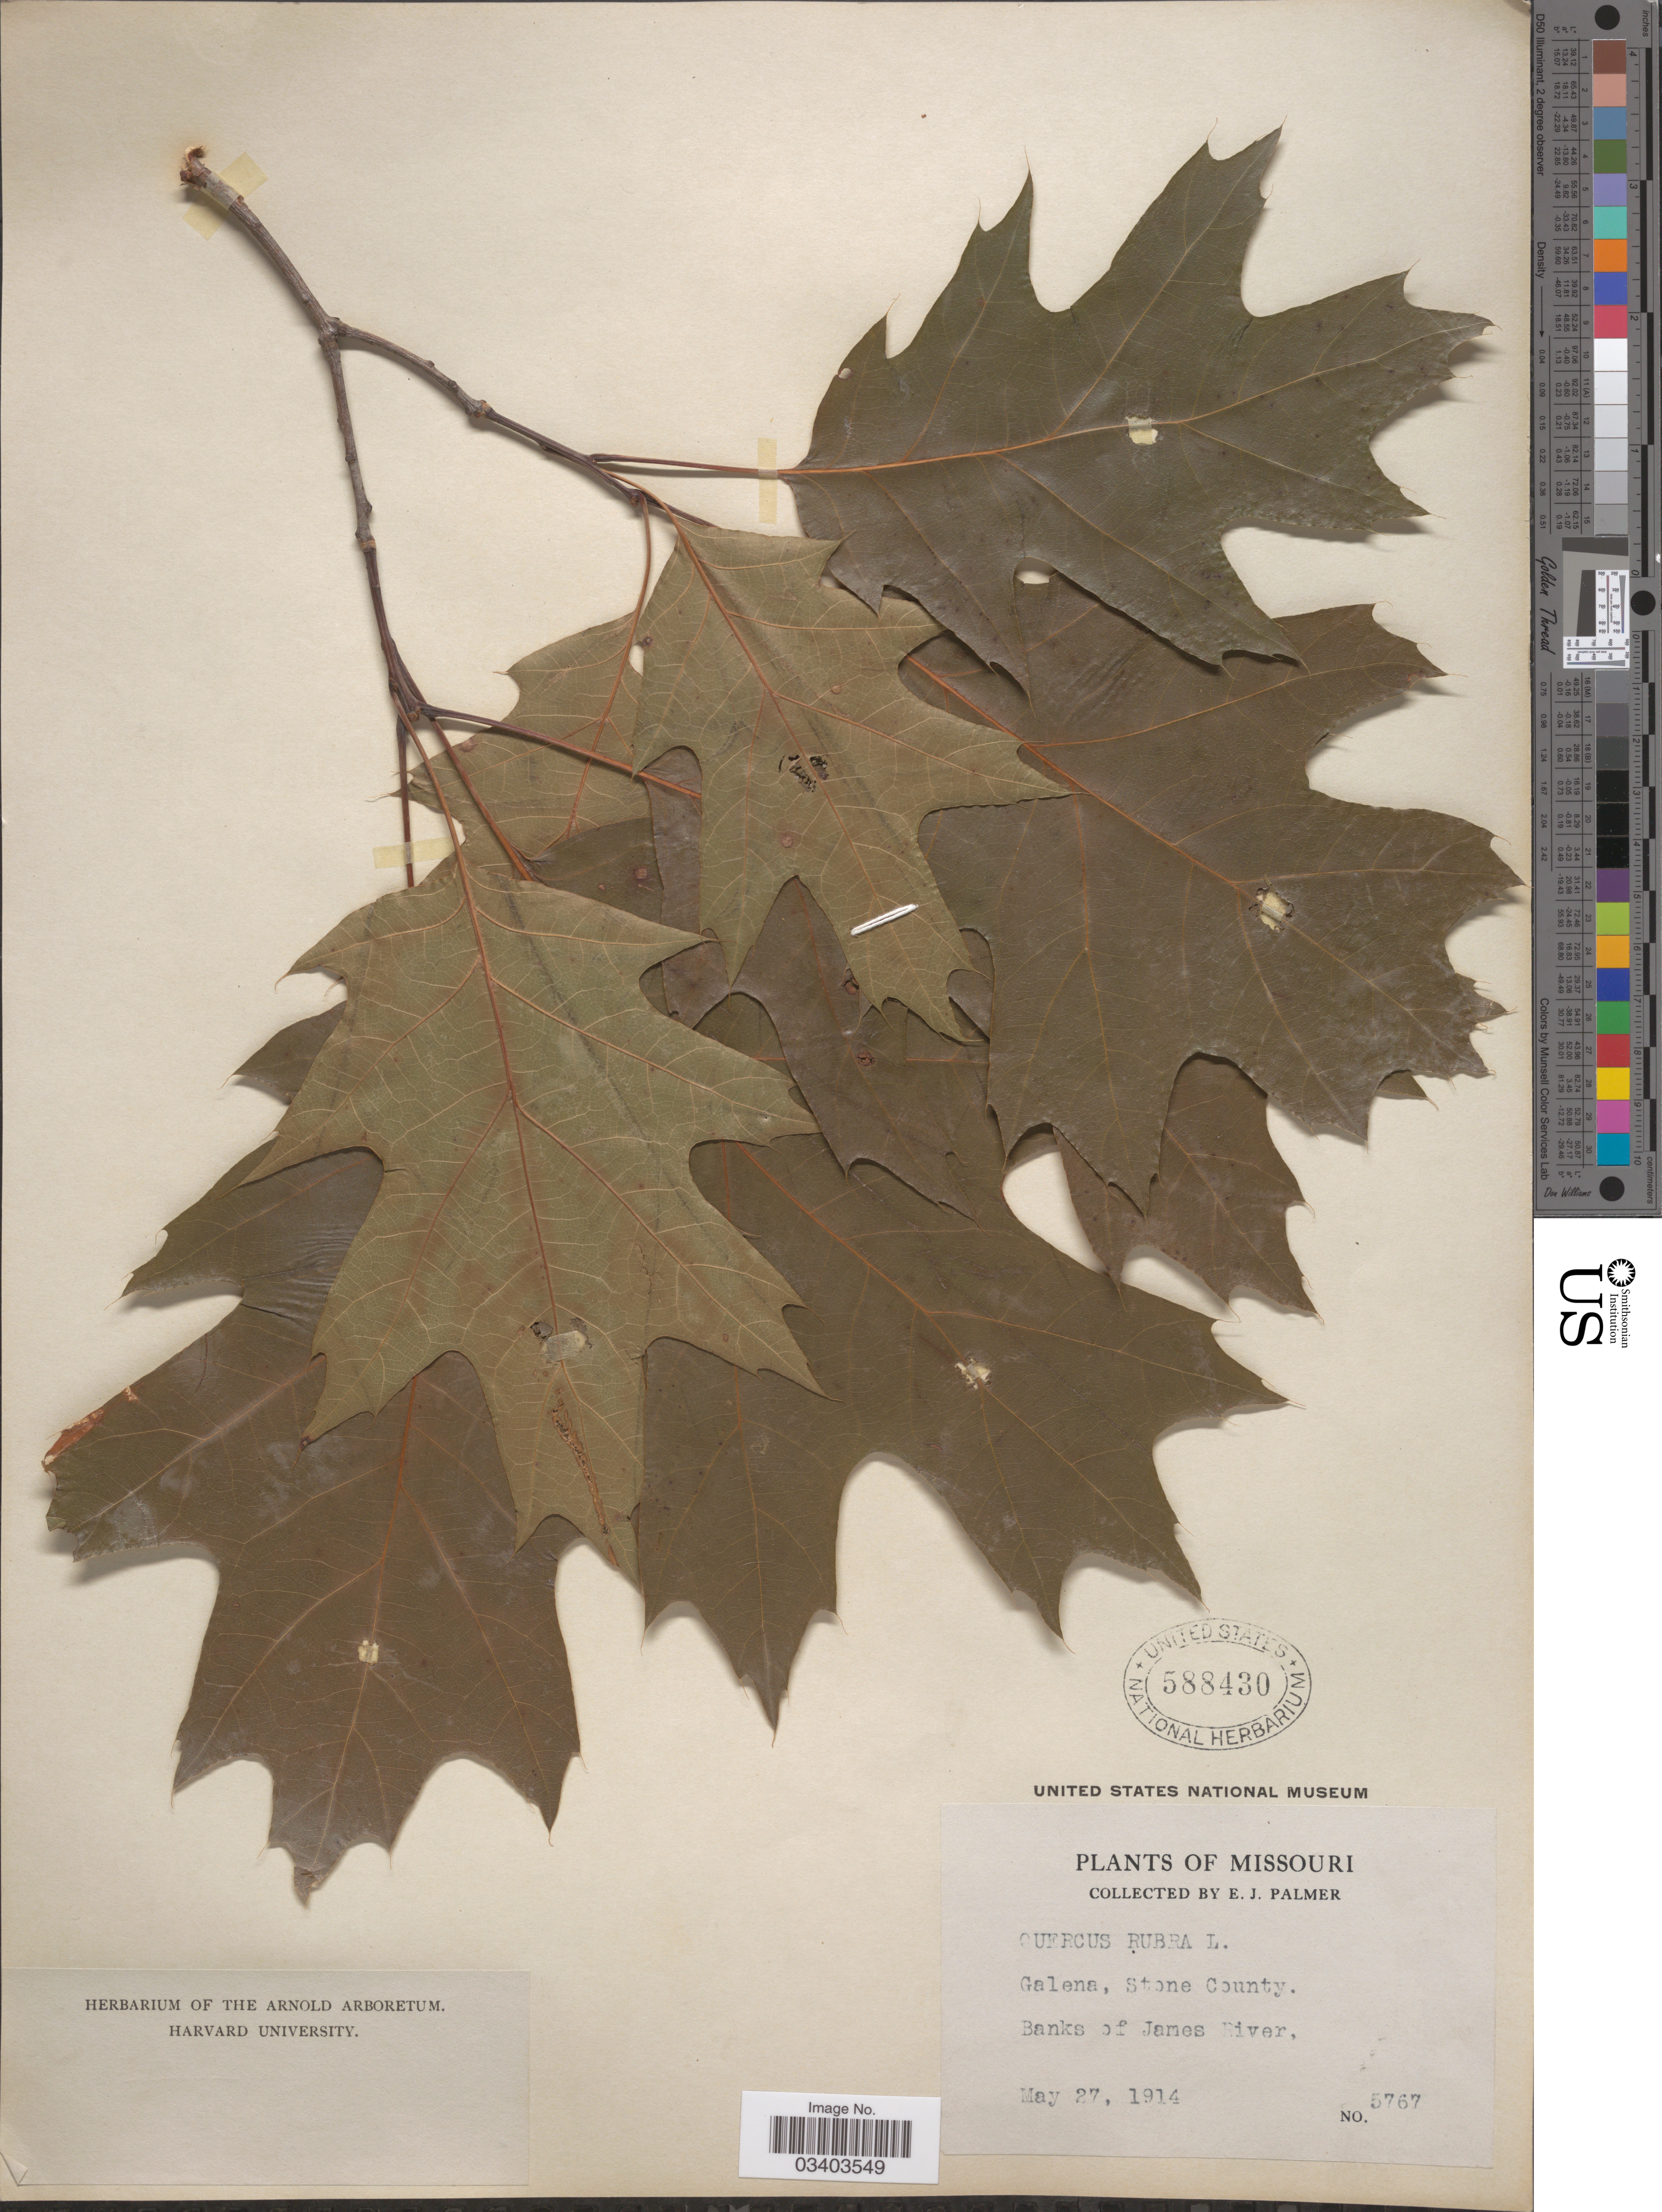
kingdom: Plantae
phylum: Tracheophyta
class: Magnoliopsida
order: Fagales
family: Fagaceae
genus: Quercus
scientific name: Quercus borealis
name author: F. Michx.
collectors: E. J. Palmer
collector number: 5767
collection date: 1914-05-27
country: United States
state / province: Missouri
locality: Galena, Stone County. Banks of James River.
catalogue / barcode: US 588430